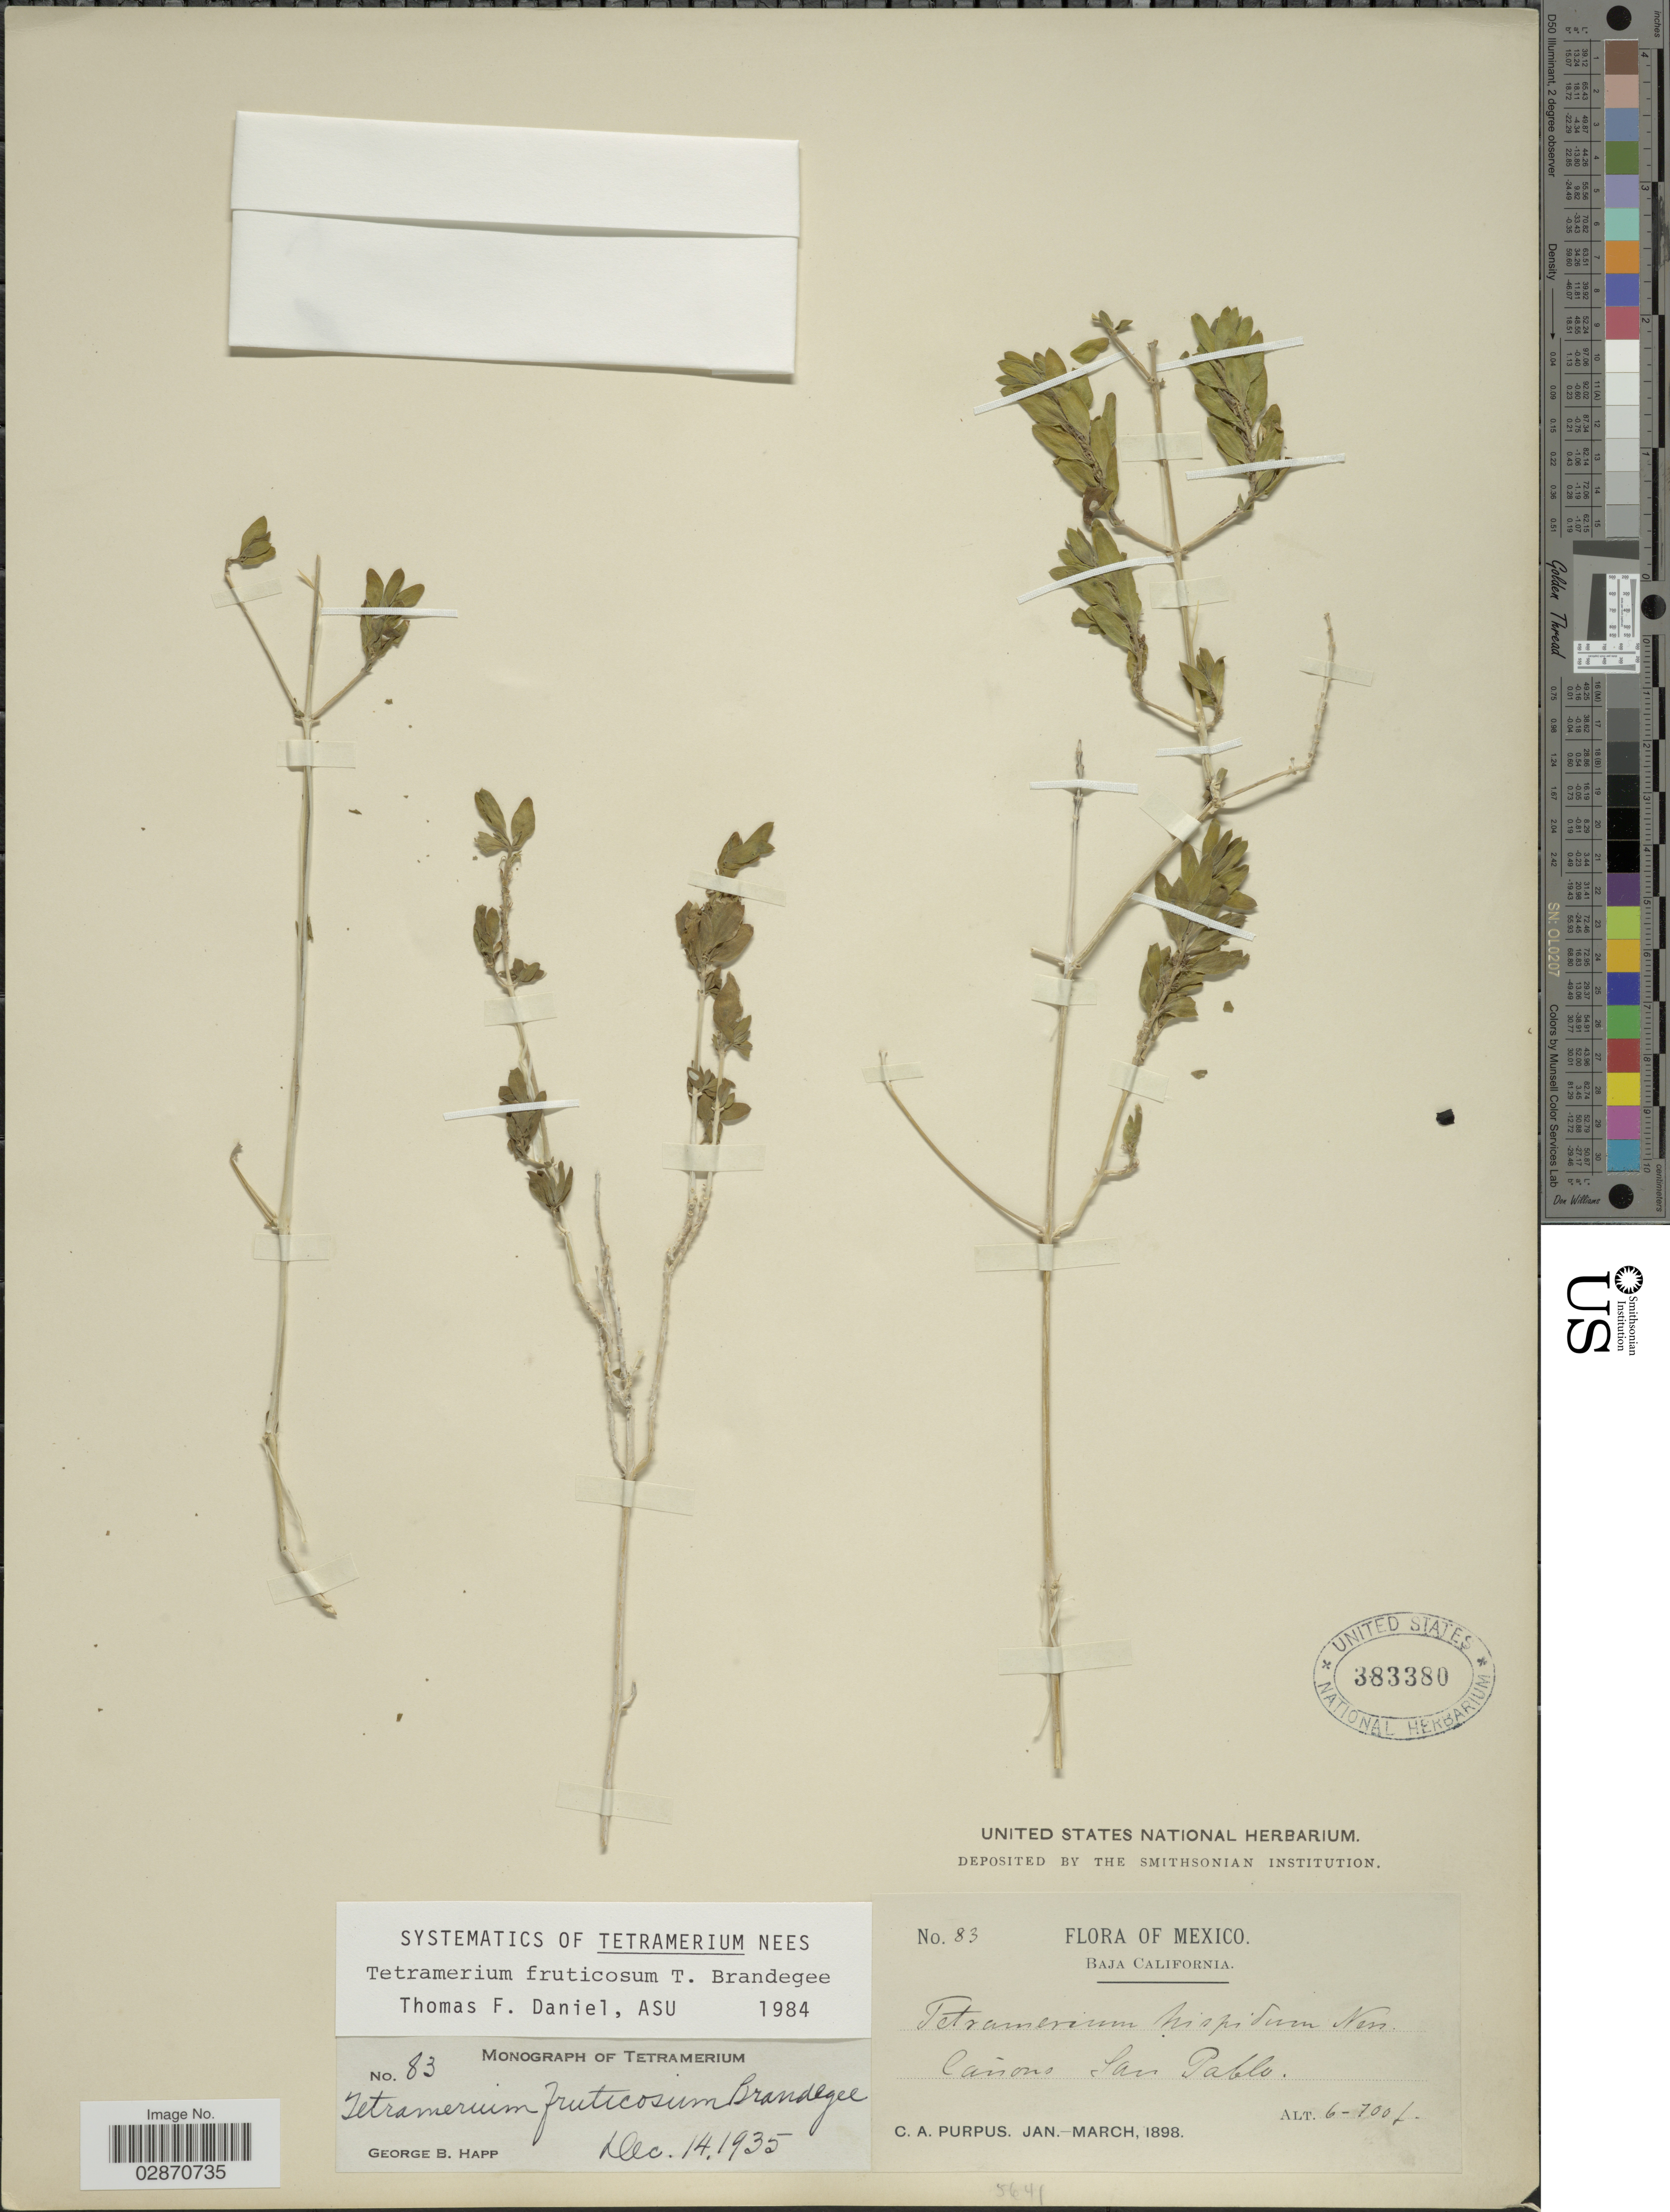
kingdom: Plantae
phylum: Tracheophyta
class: Magnoliopsida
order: Lamiales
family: Acanthaceae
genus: Tetramerium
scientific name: Tetramerium fruticosum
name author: Brandegee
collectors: C. A. Purpus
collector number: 83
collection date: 1898-01/1898-03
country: Mexico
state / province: Baja California Norte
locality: Cañons San Pablo.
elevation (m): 183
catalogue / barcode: US 383380